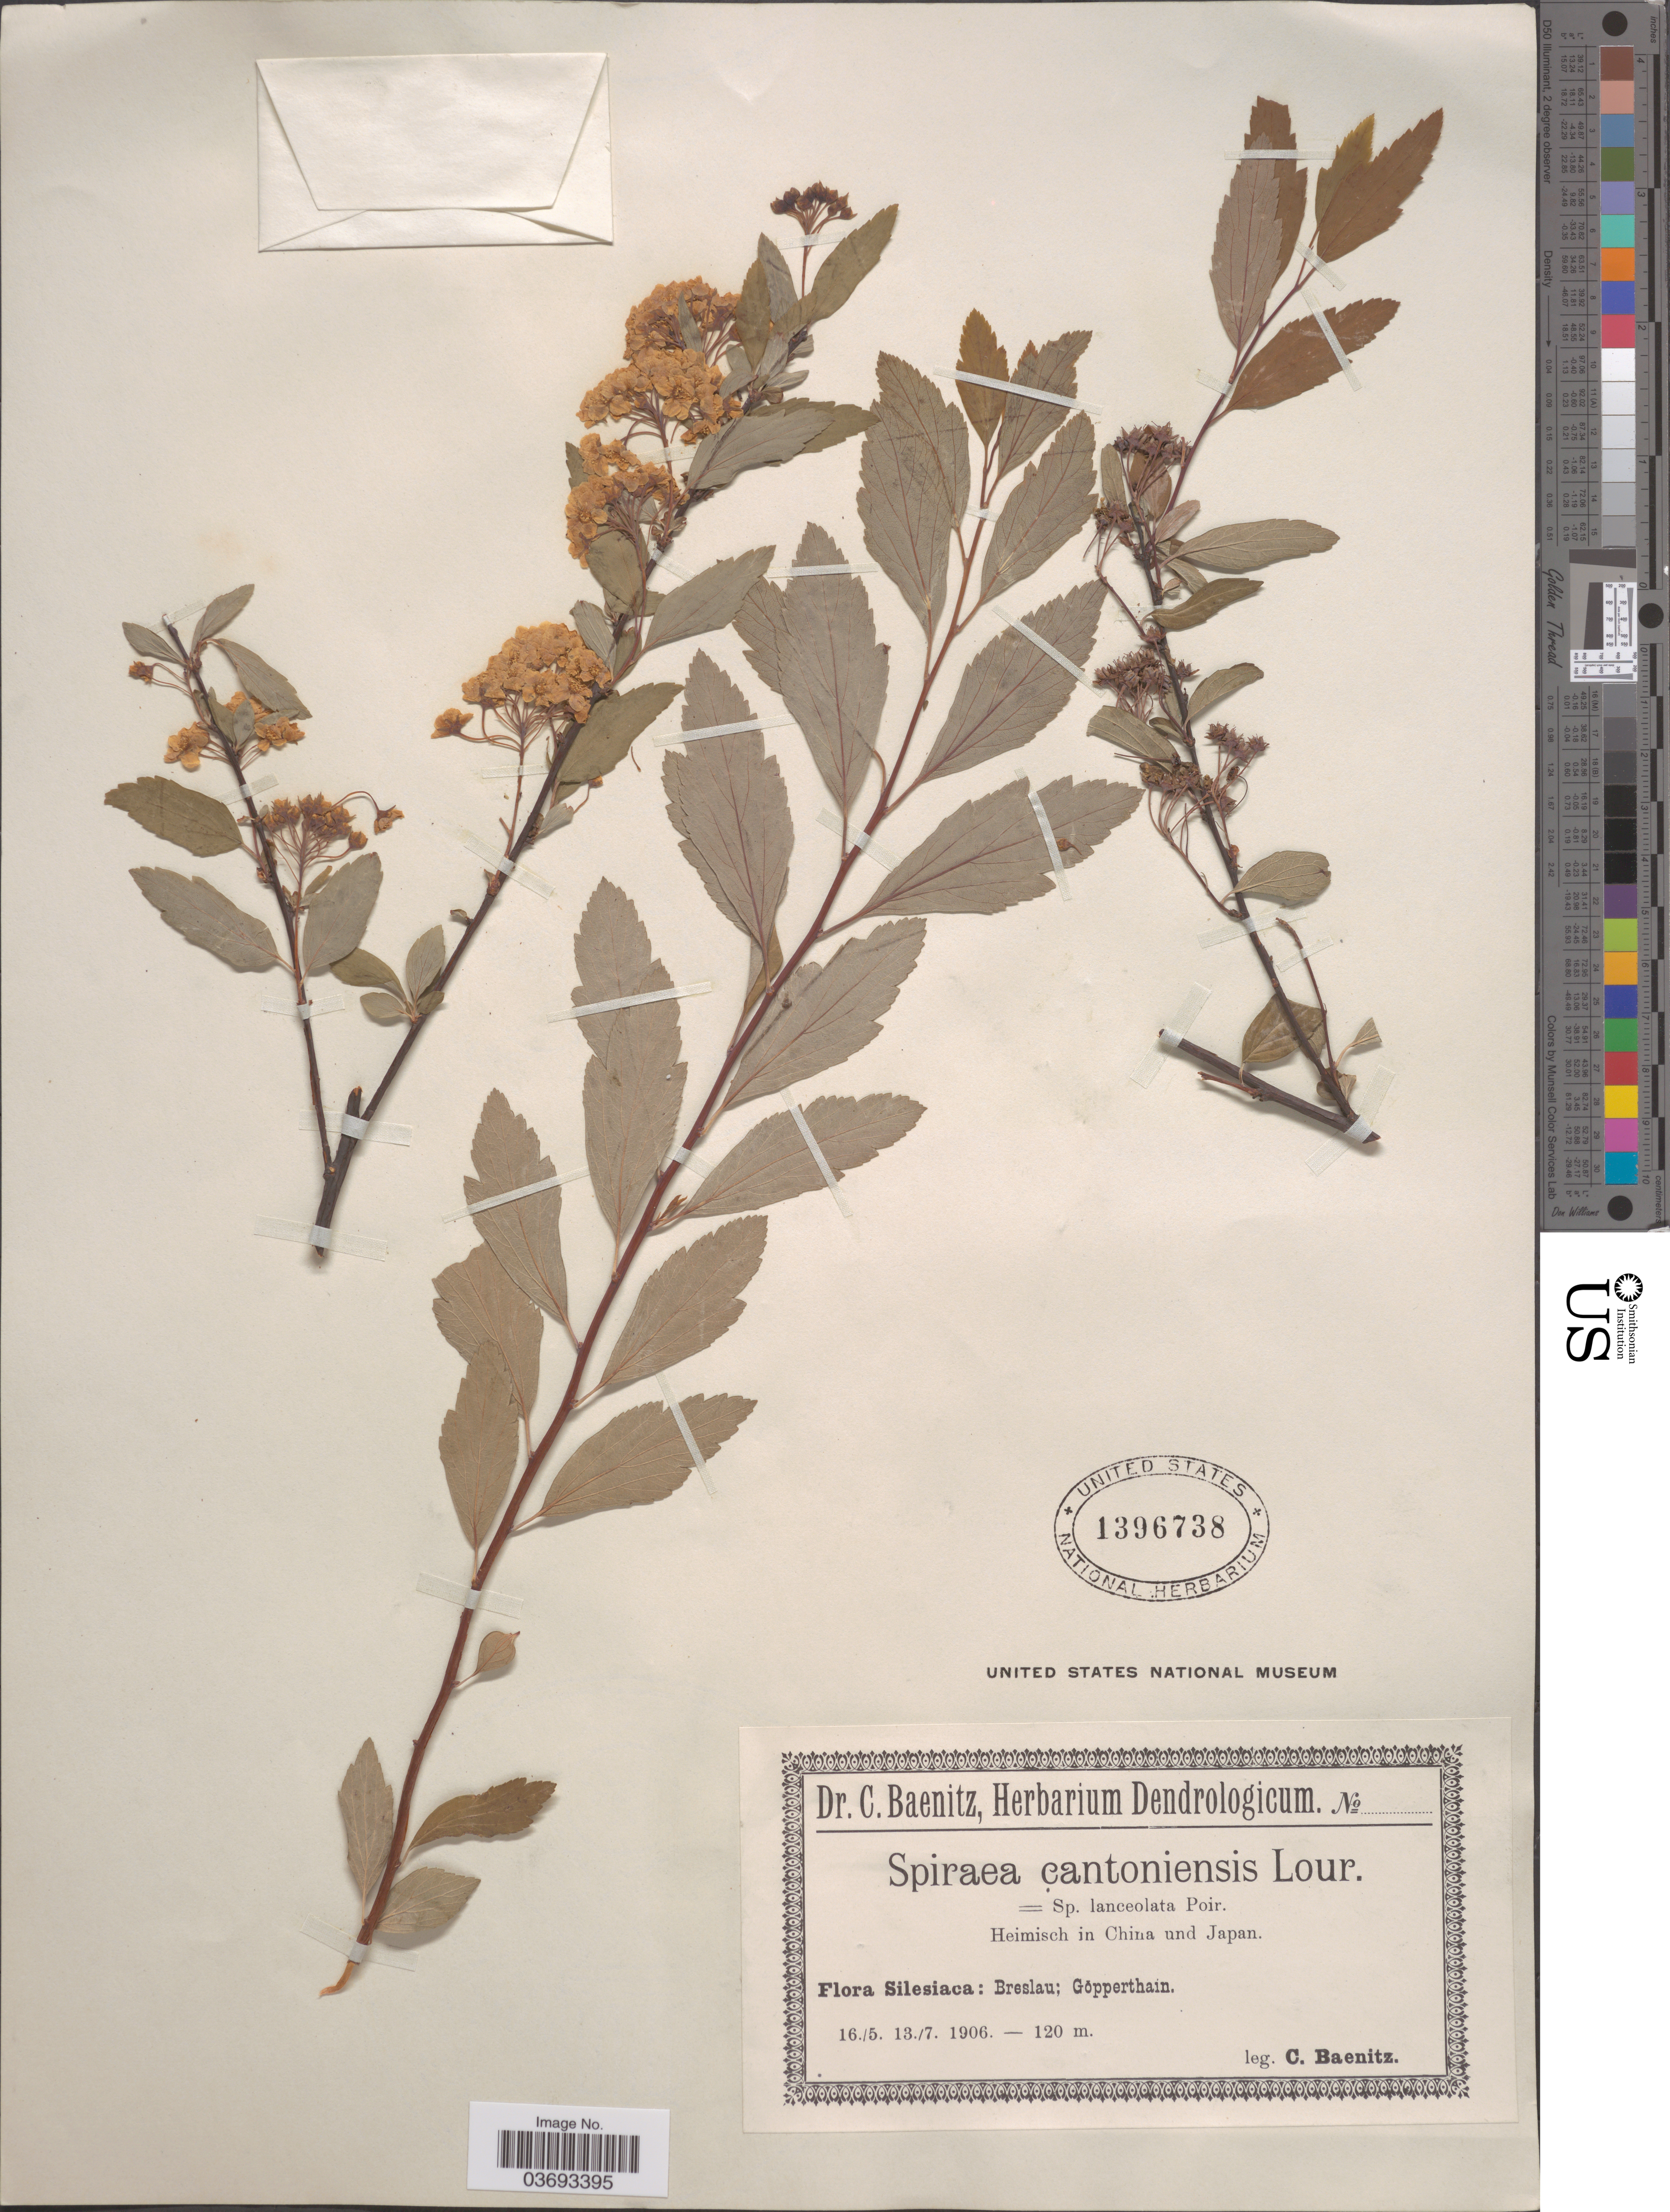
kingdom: Plantae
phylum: Tracheophyta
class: Magnoliopsida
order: Rosales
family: Rosaceae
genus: Spiraea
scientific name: Spiraea cantoniensis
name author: Lour.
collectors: C. G. Baenitz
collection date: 1906-05-16/1906-07-13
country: Poland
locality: Silesiaca: Breslau; Göpperthain.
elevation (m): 120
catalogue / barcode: US 1396738